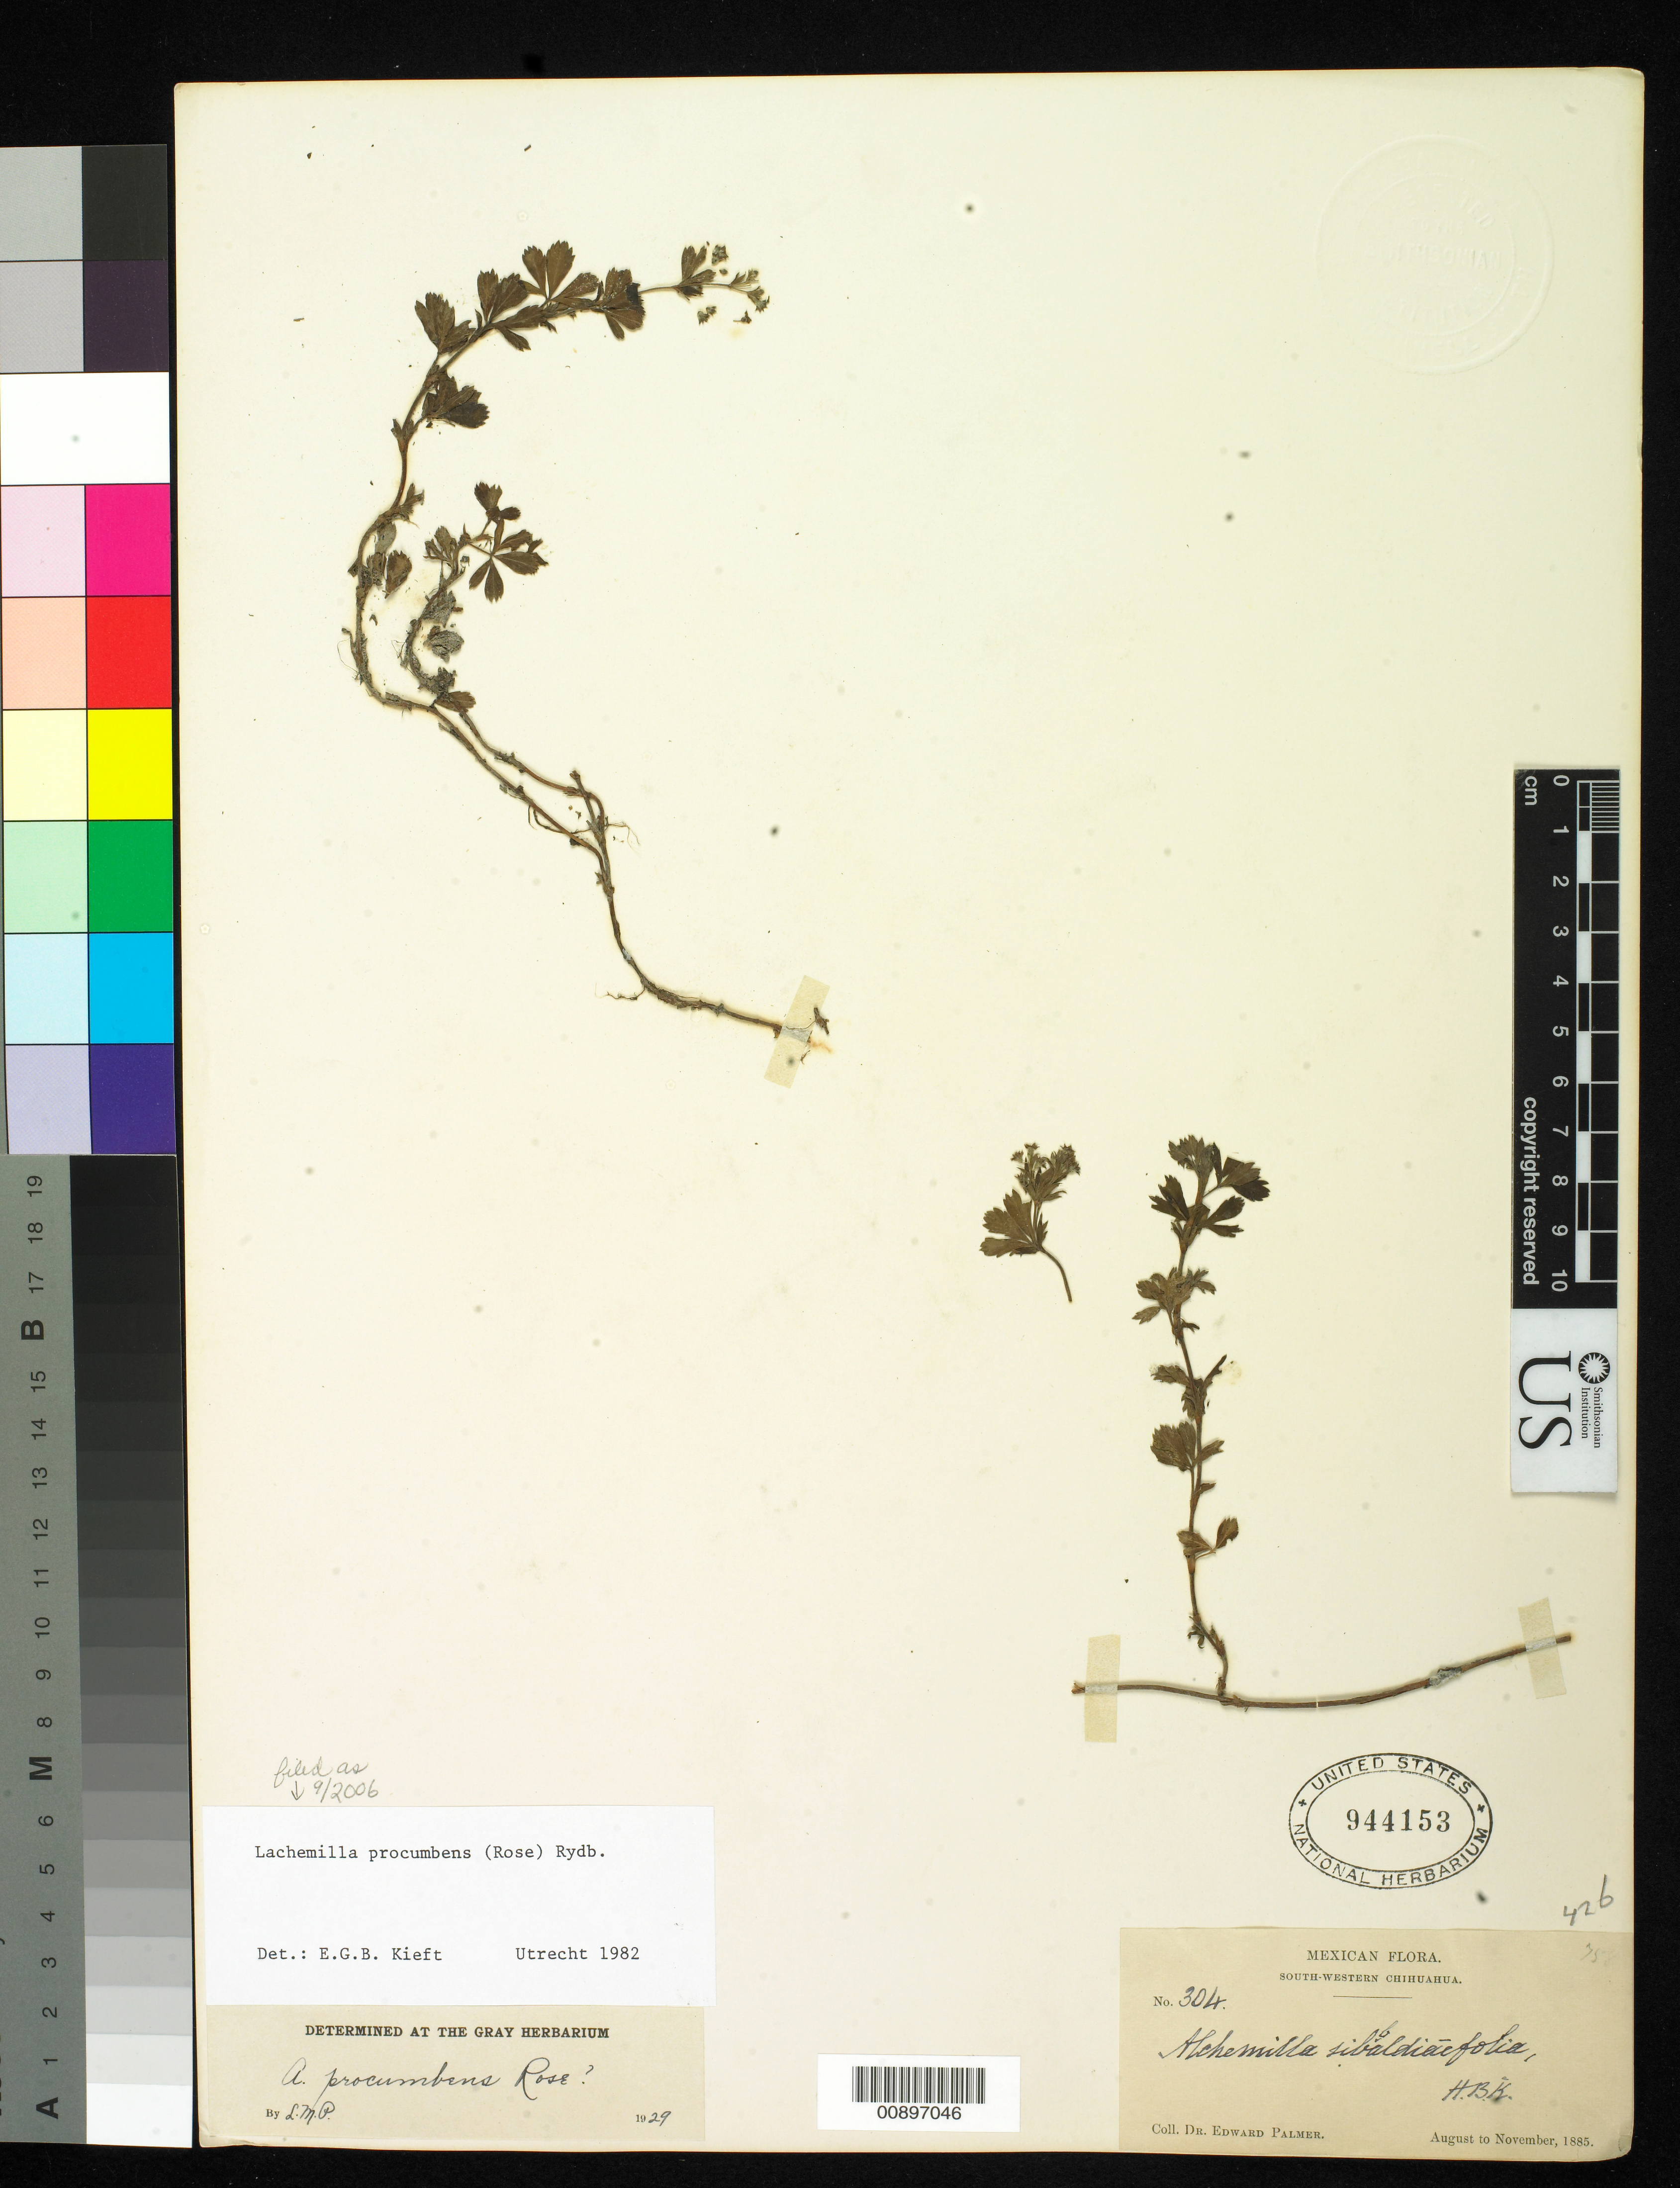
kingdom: Plantae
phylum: Tracheophyta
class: Magnoliopsida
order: Rosales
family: Rosaceae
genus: Lachemilla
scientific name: Lachemilla procumbens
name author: (Rose) Rydb.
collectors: E. Palmer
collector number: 304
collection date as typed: Aug 1885 to -- Nov 1885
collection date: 1885-08/1885-11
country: Mexico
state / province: Chihuahua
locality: South-Western Chihuahua.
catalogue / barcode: US 944153